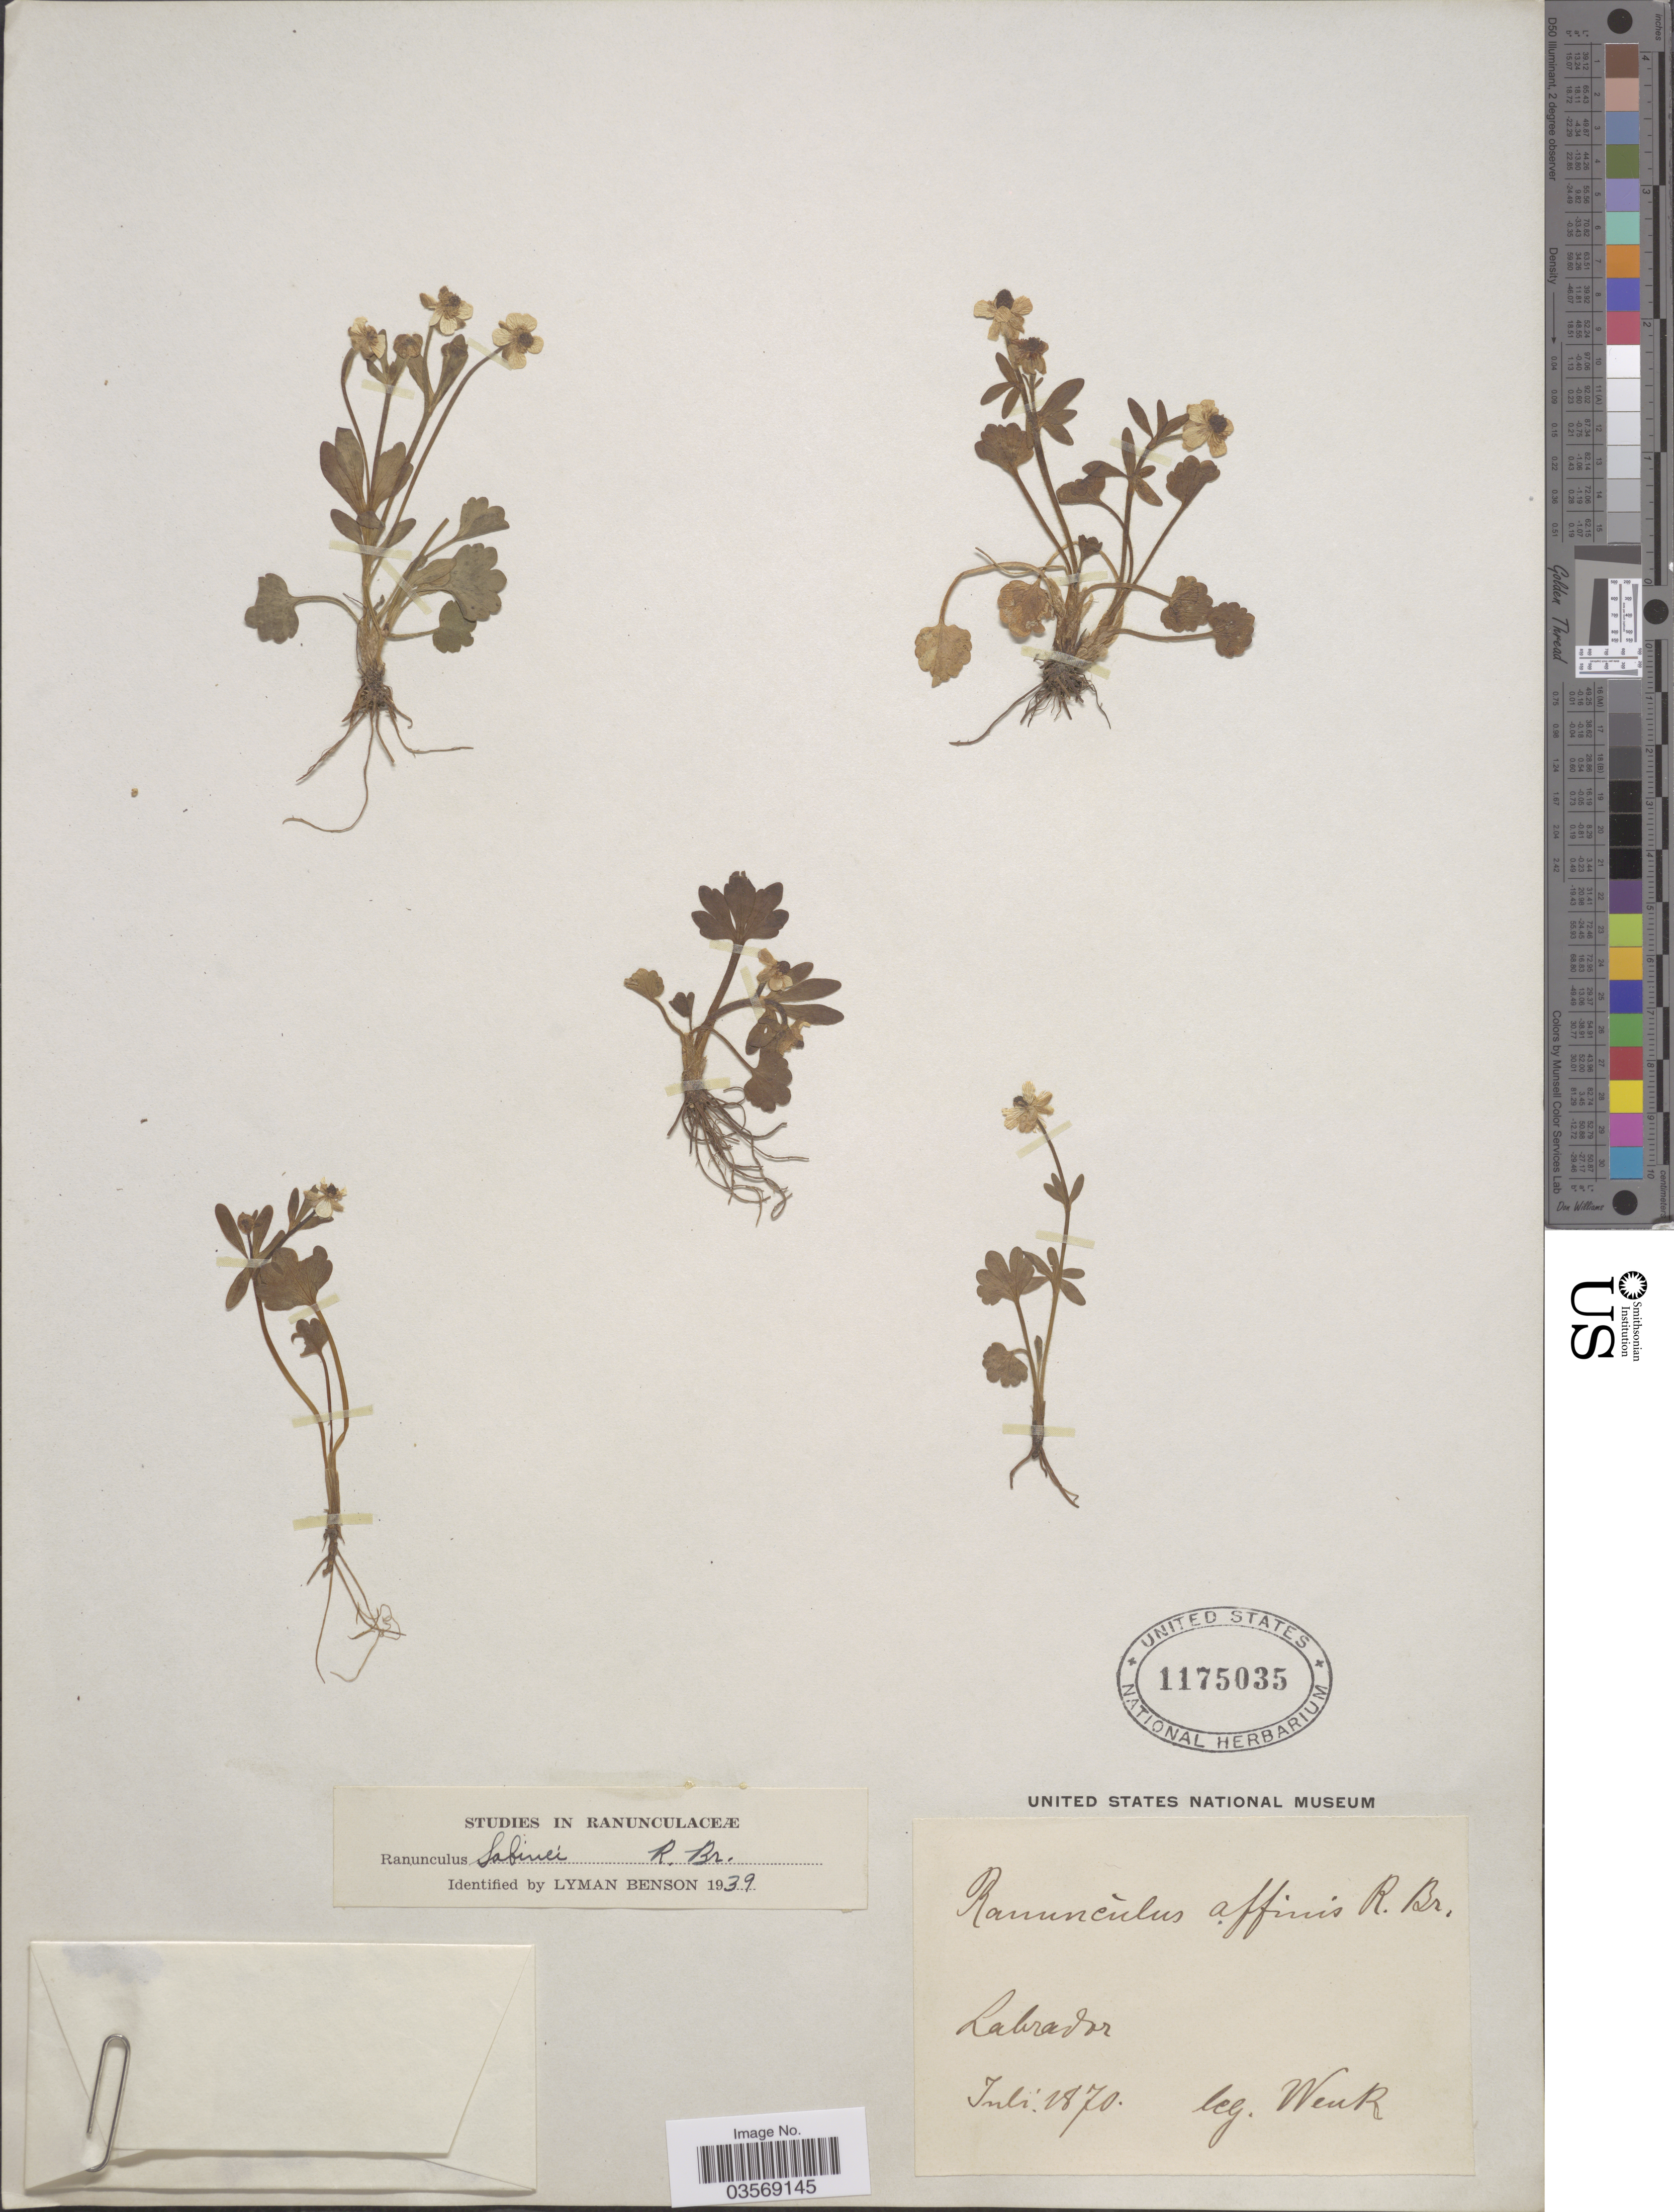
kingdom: Plantae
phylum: Tracheophyta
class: Magnoliopsida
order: Ranunculales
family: Ranunculaceae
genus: Ranunculus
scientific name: Ranunculus sabinei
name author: R. Br.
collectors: Wenk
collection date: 1870-07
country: Canada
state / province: Newfoundland and Labrador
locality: Labrador.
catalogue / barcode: US 1175035